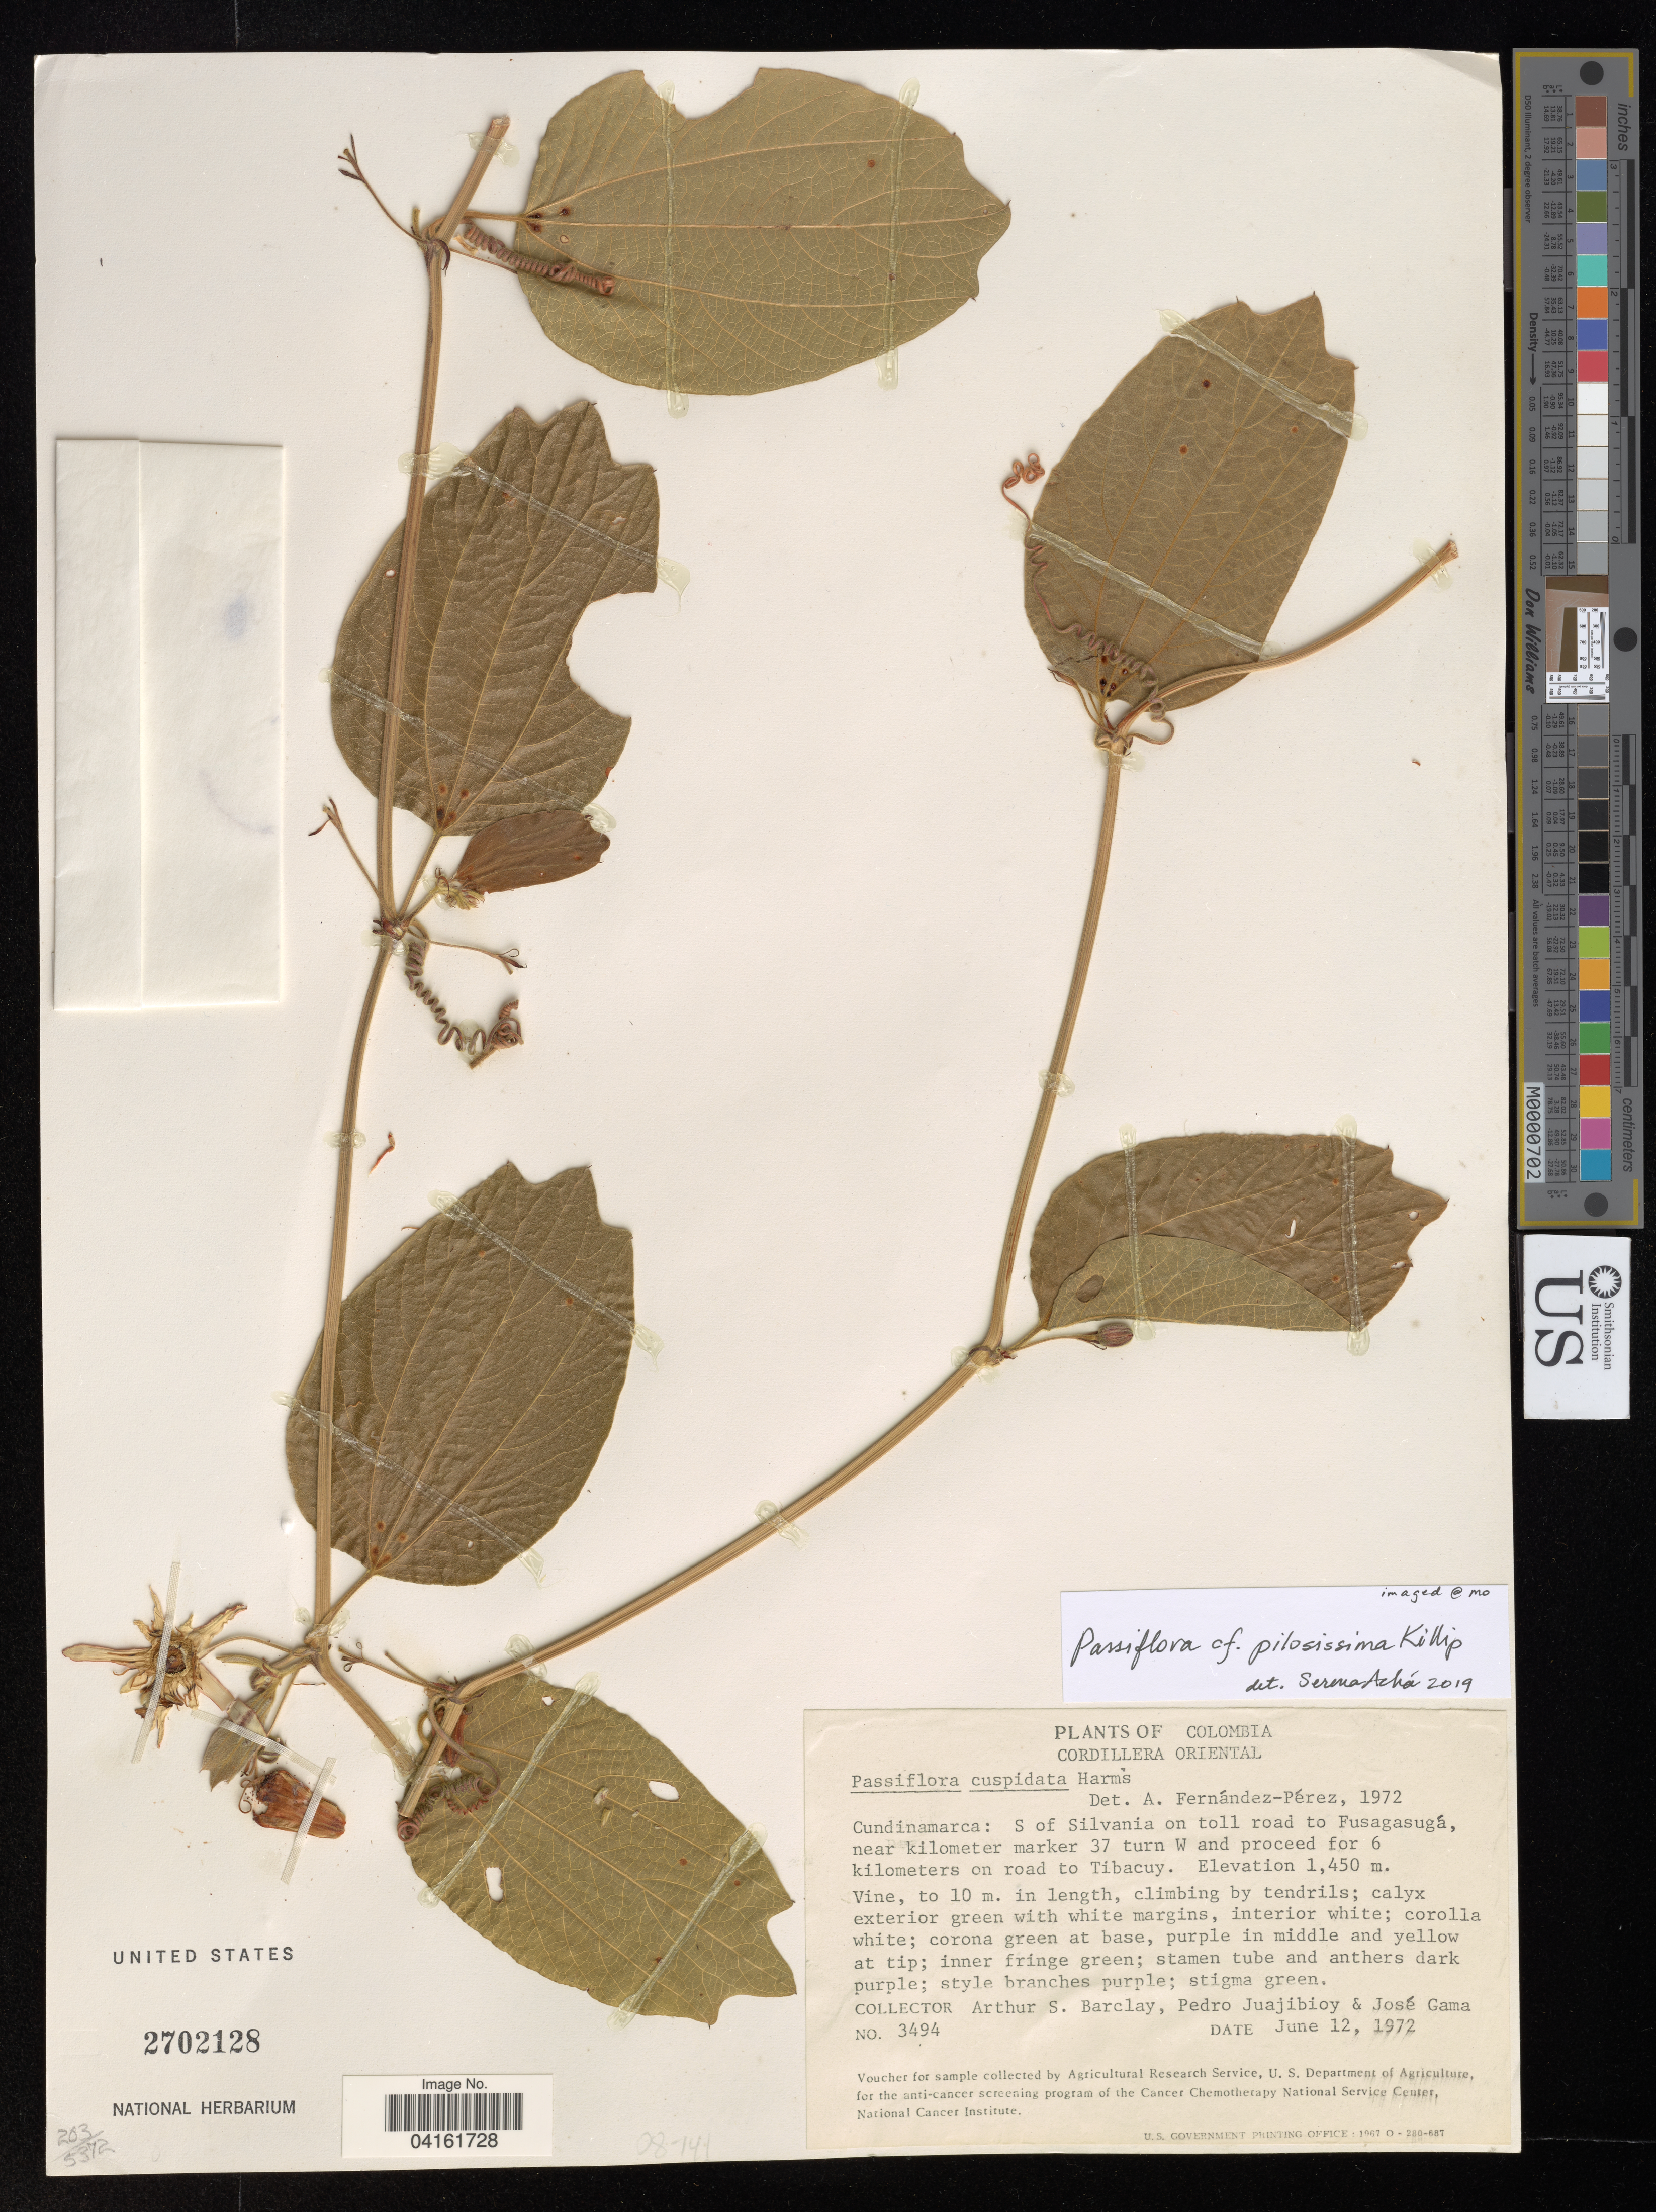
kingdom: Plantae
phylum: Tracheophyta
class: Magnoliopsida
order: Malpighiales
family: Passifloraceae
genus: Passiflora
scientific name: Passiflora pilosissima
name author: Killip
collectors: A. S. Barclay, P. Juajibioy & J. Gama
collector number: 3494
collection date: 1972-06-12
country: Colombia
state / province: Cundinamarca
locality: Cordillera Oriental. S of Silvania on toll road to Fusagasugá, near kilometer marker 37 turn W and proceed for 6 kilometers on road to Tibacuy.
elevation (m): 1450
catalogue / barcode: US 2702128